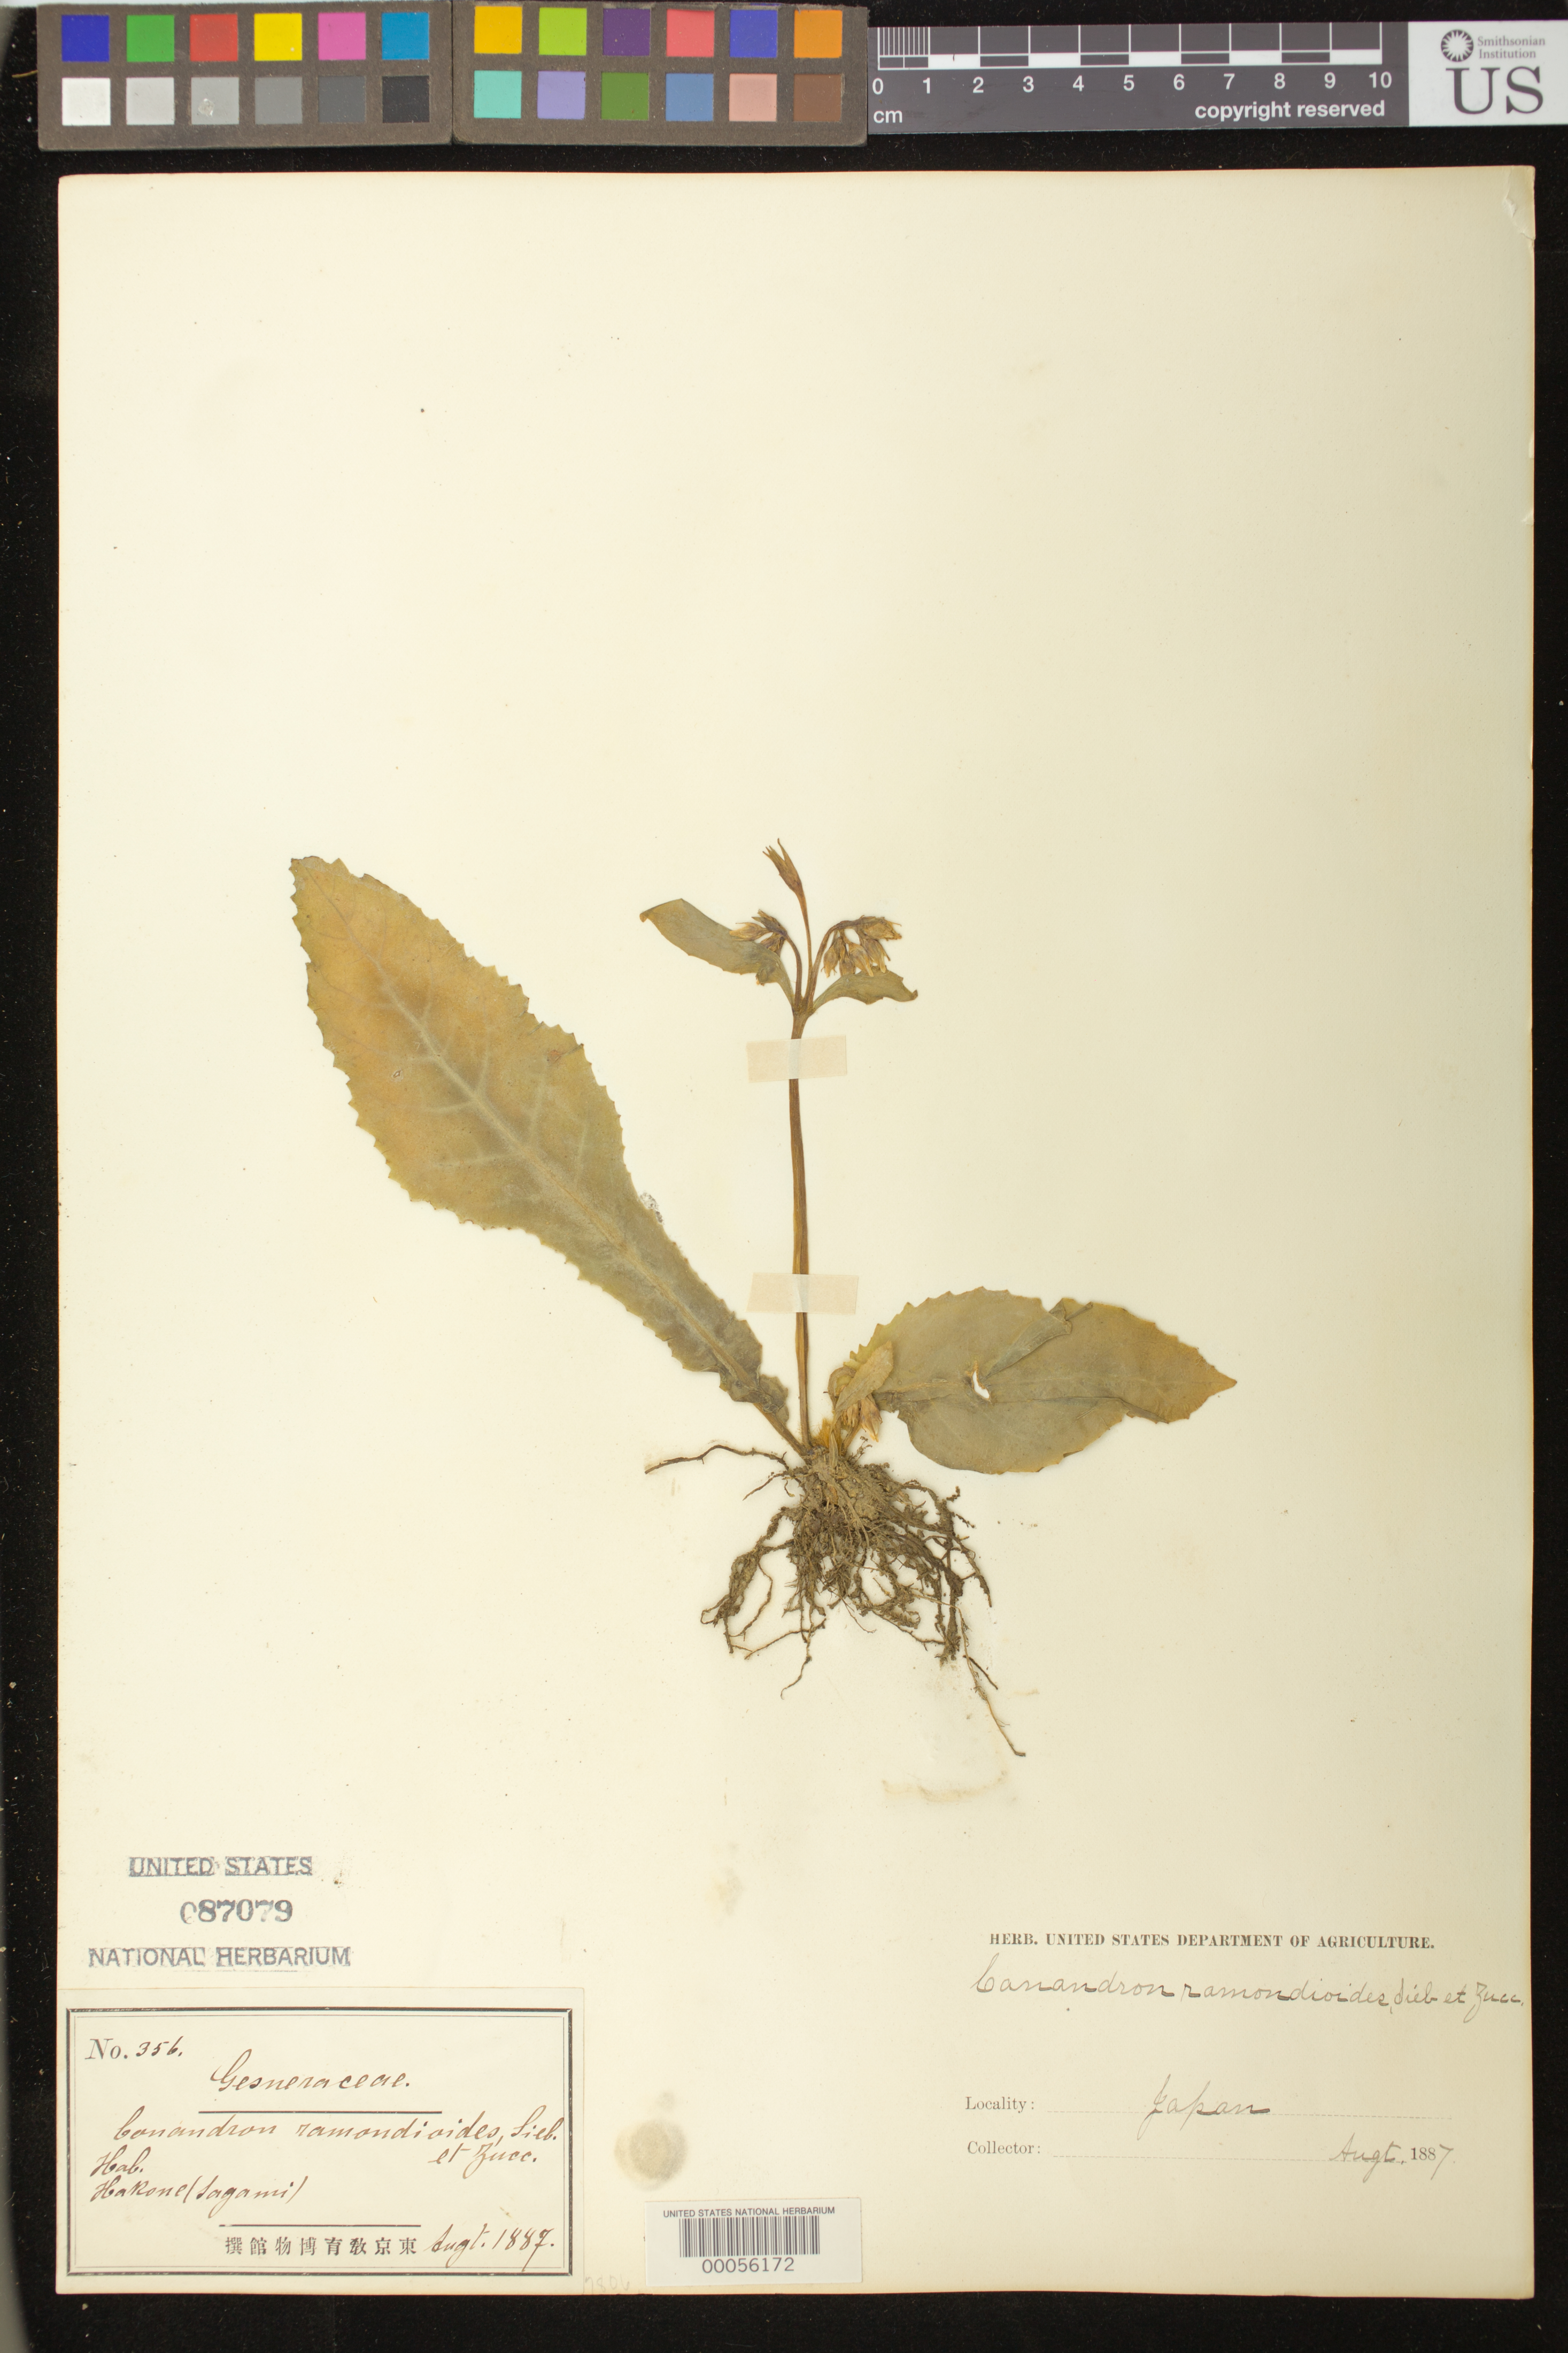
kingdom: Plantae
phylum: Tracheophyta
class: Magnoliopsida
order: Lamiales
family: Gesneriaceae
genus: Conandron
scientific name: Conandron ramondioides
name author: Siebold & Zucc.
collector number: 356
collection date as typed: Aug 1887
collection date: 1887-08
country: Japan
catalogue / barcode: US 87079